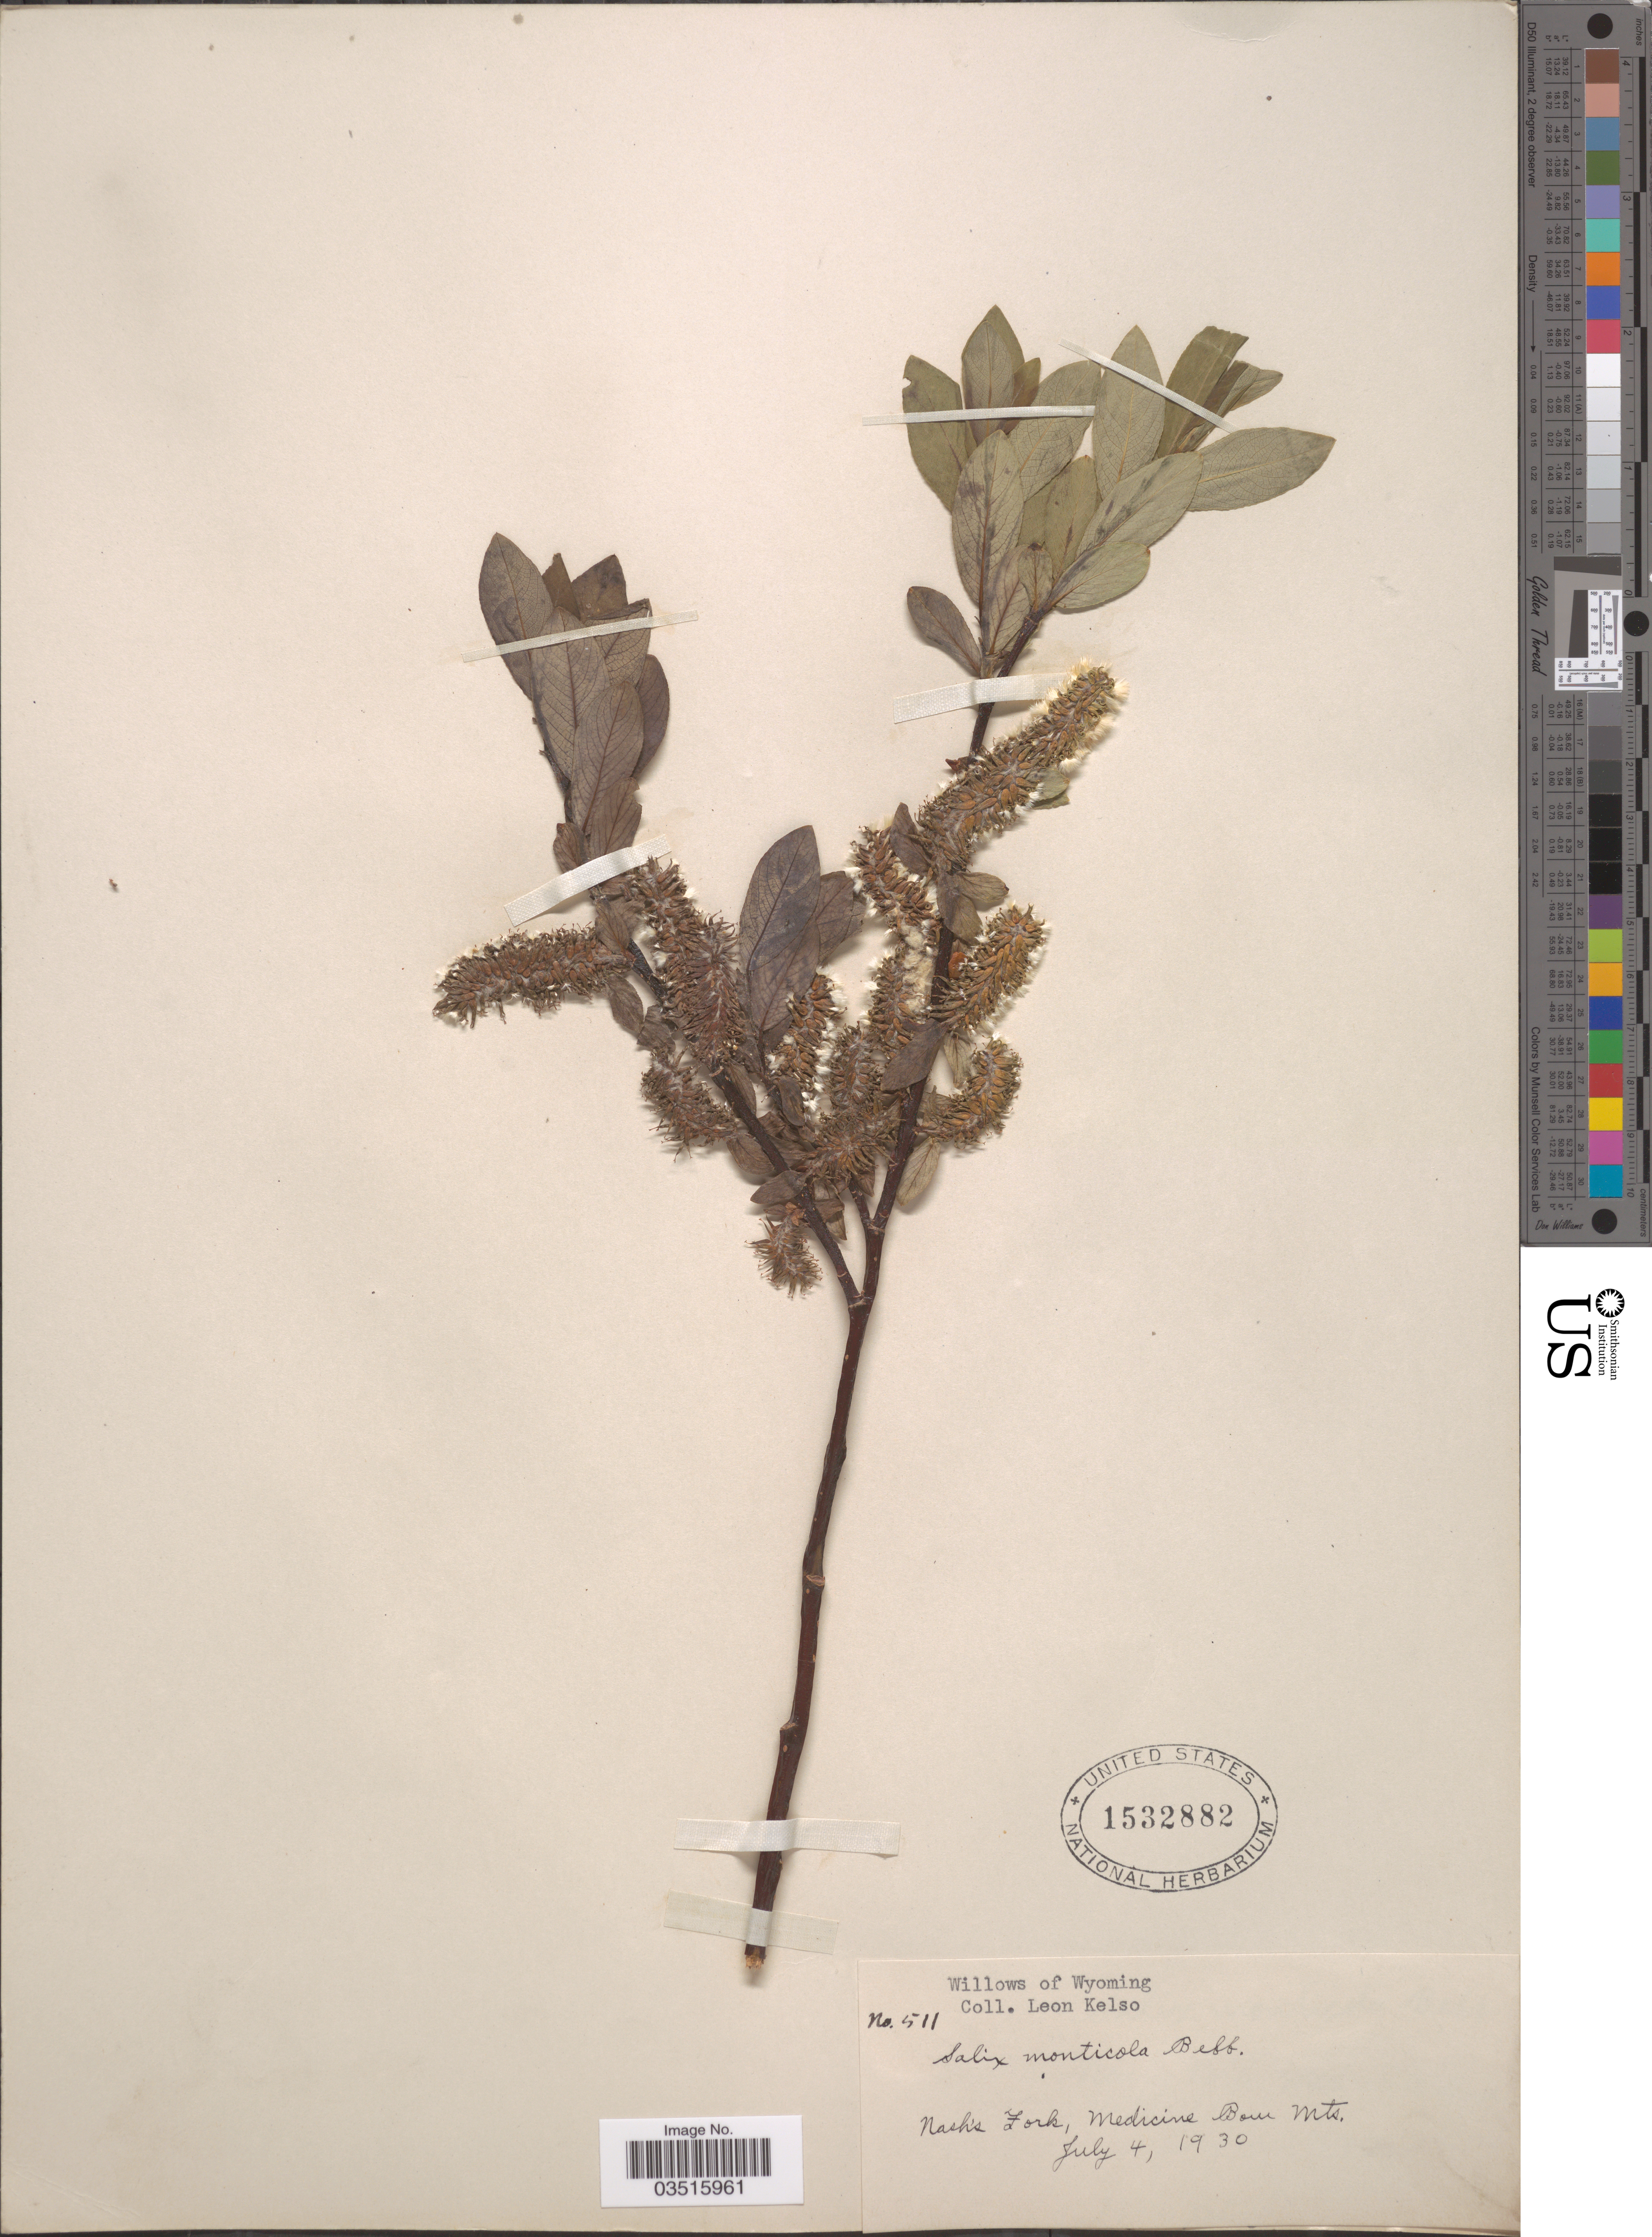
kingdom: Plantae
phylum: Tracheophyta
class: Magnoliopsida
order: Malpighiales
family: Salicaceae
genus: Salix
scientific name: Salix monticola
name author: Bebb.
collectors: L. Kelso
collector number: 511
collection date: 1930-07-04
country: United States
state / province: Wyoming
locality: Nash's Fork, Medicine Bow Mts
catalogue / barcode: US 1532882